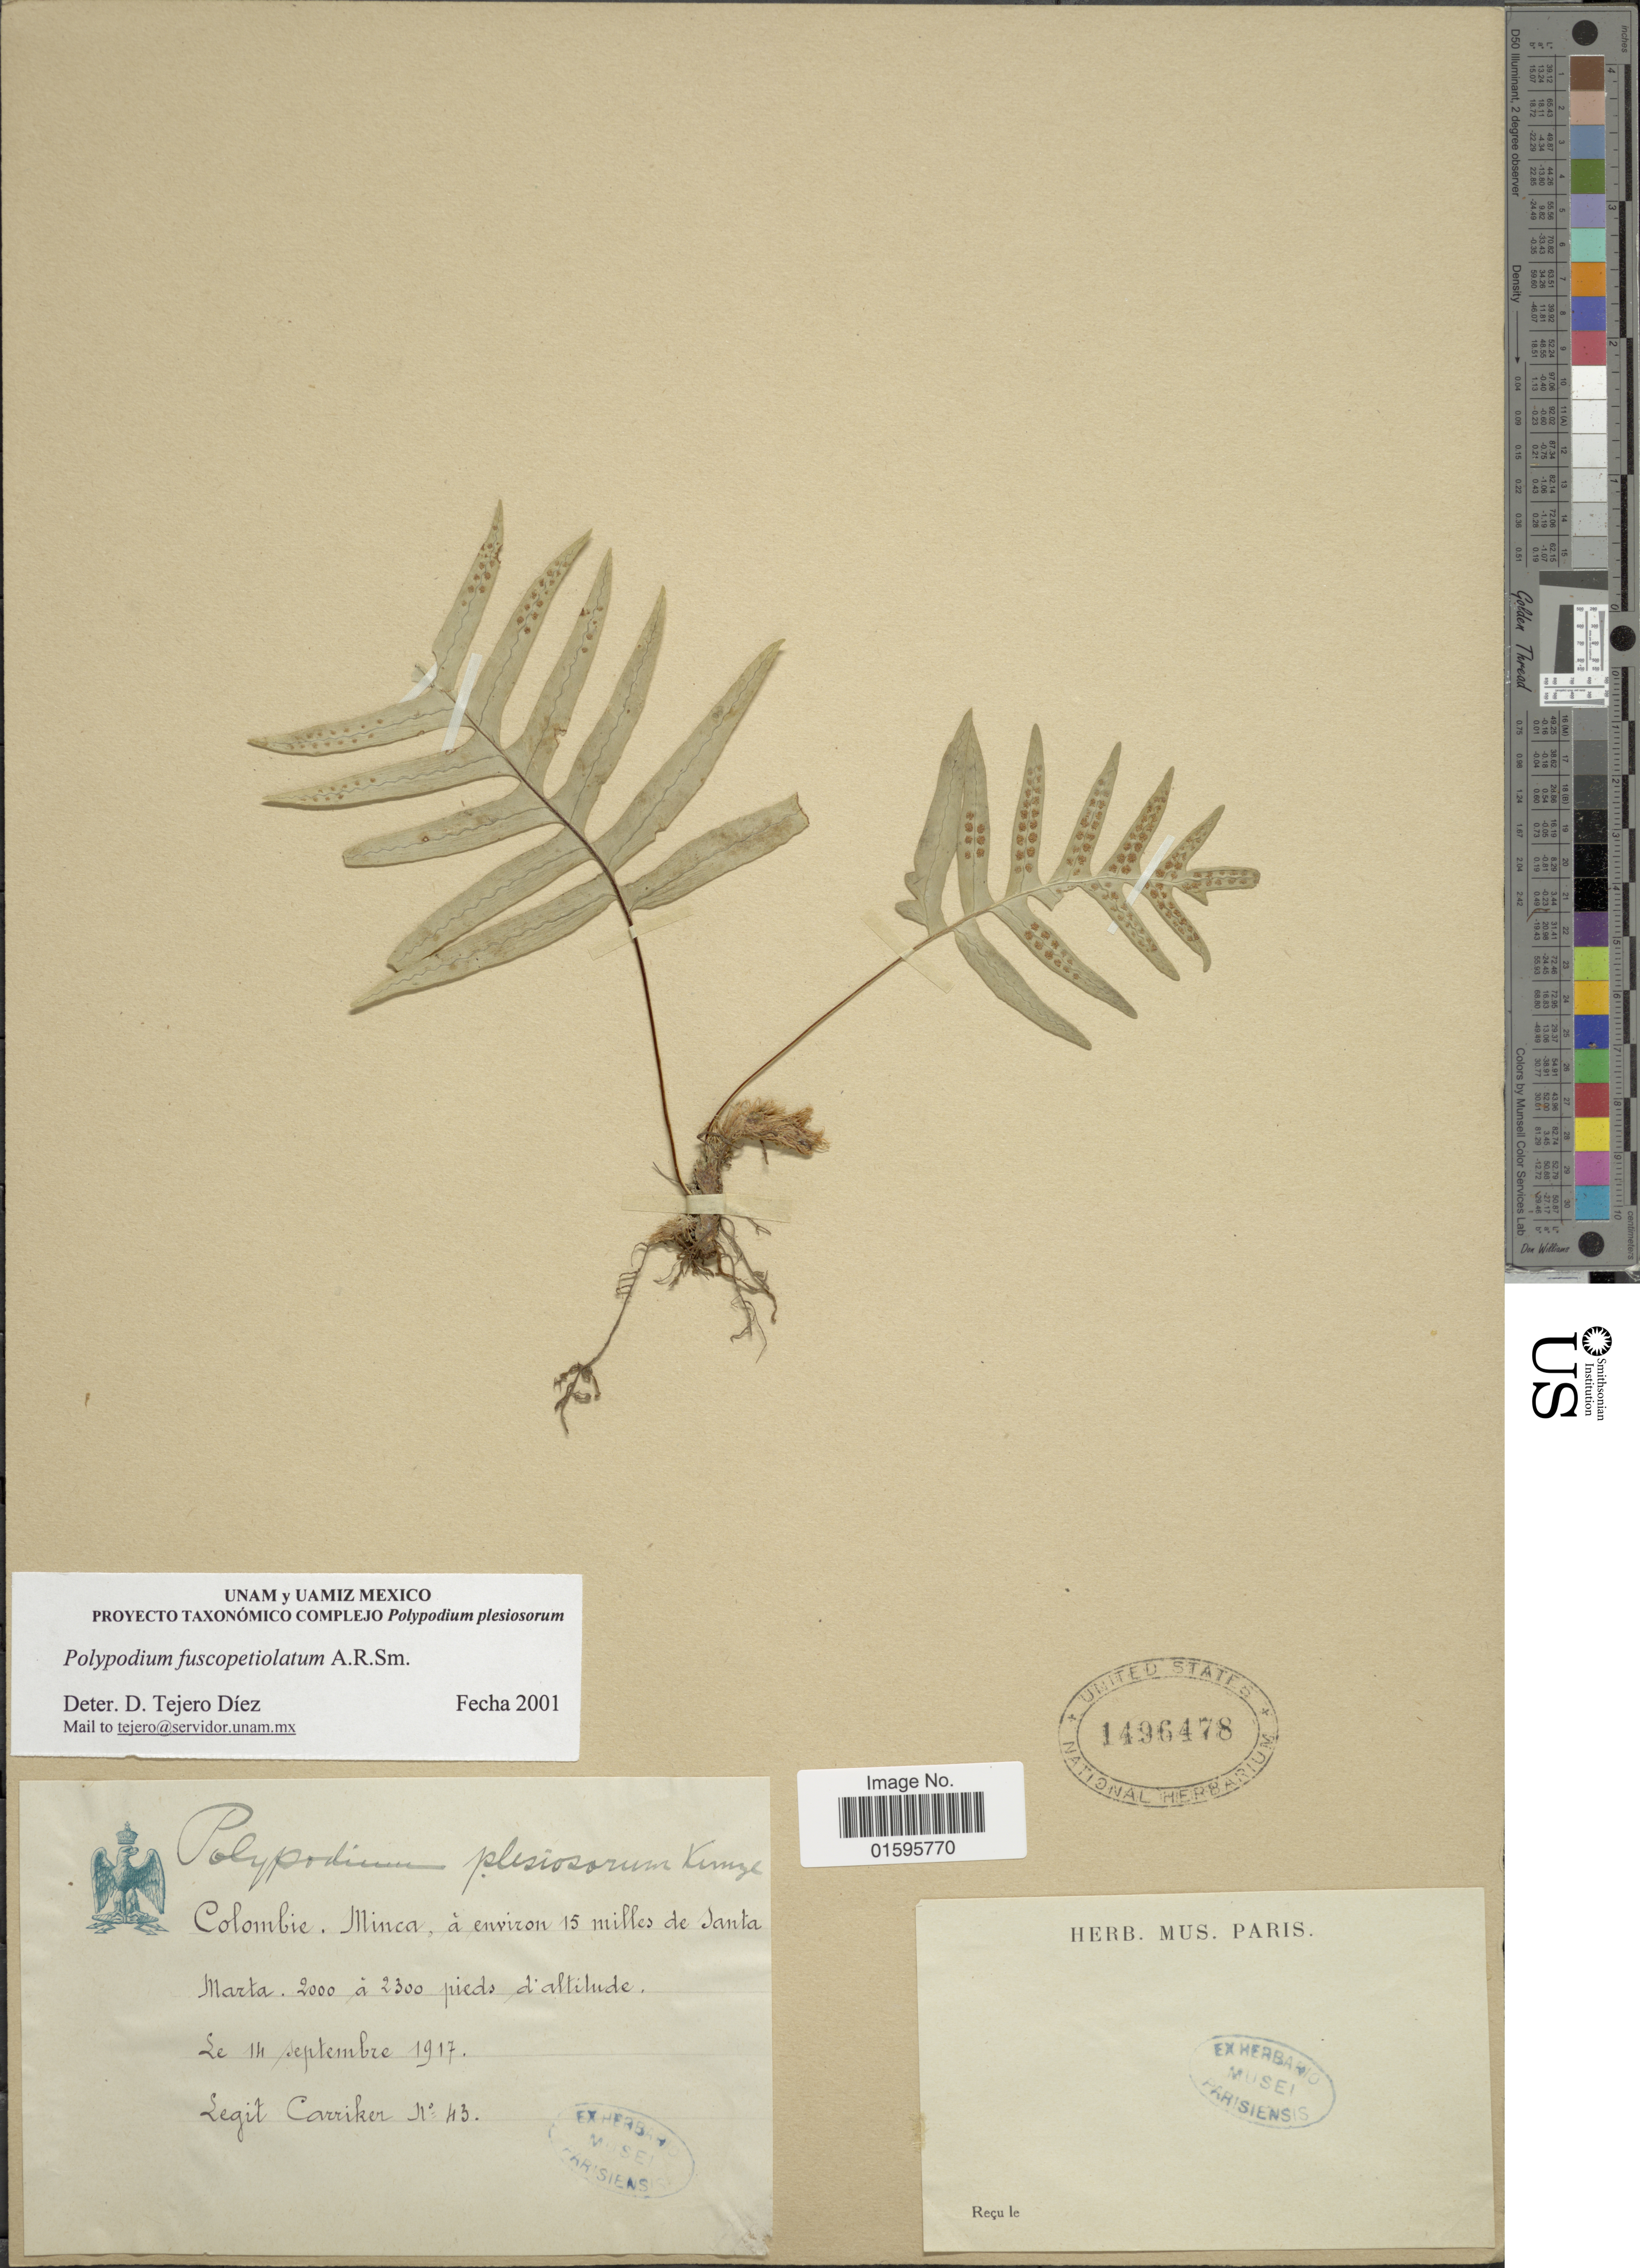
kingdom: Plantae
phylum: Tracheophyta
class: Polypodiopsida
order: Polypodiales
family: Polypodiaceae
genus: Polypodium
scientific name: Polypodium fuscopetiolatum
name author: A.R. Sm.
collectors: Carriker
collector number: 43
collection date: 1917-09-14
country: Colombia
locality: Colombie, Minca, a environs 15 milles de Santa Marta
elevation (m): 610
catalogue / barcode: US 1496478